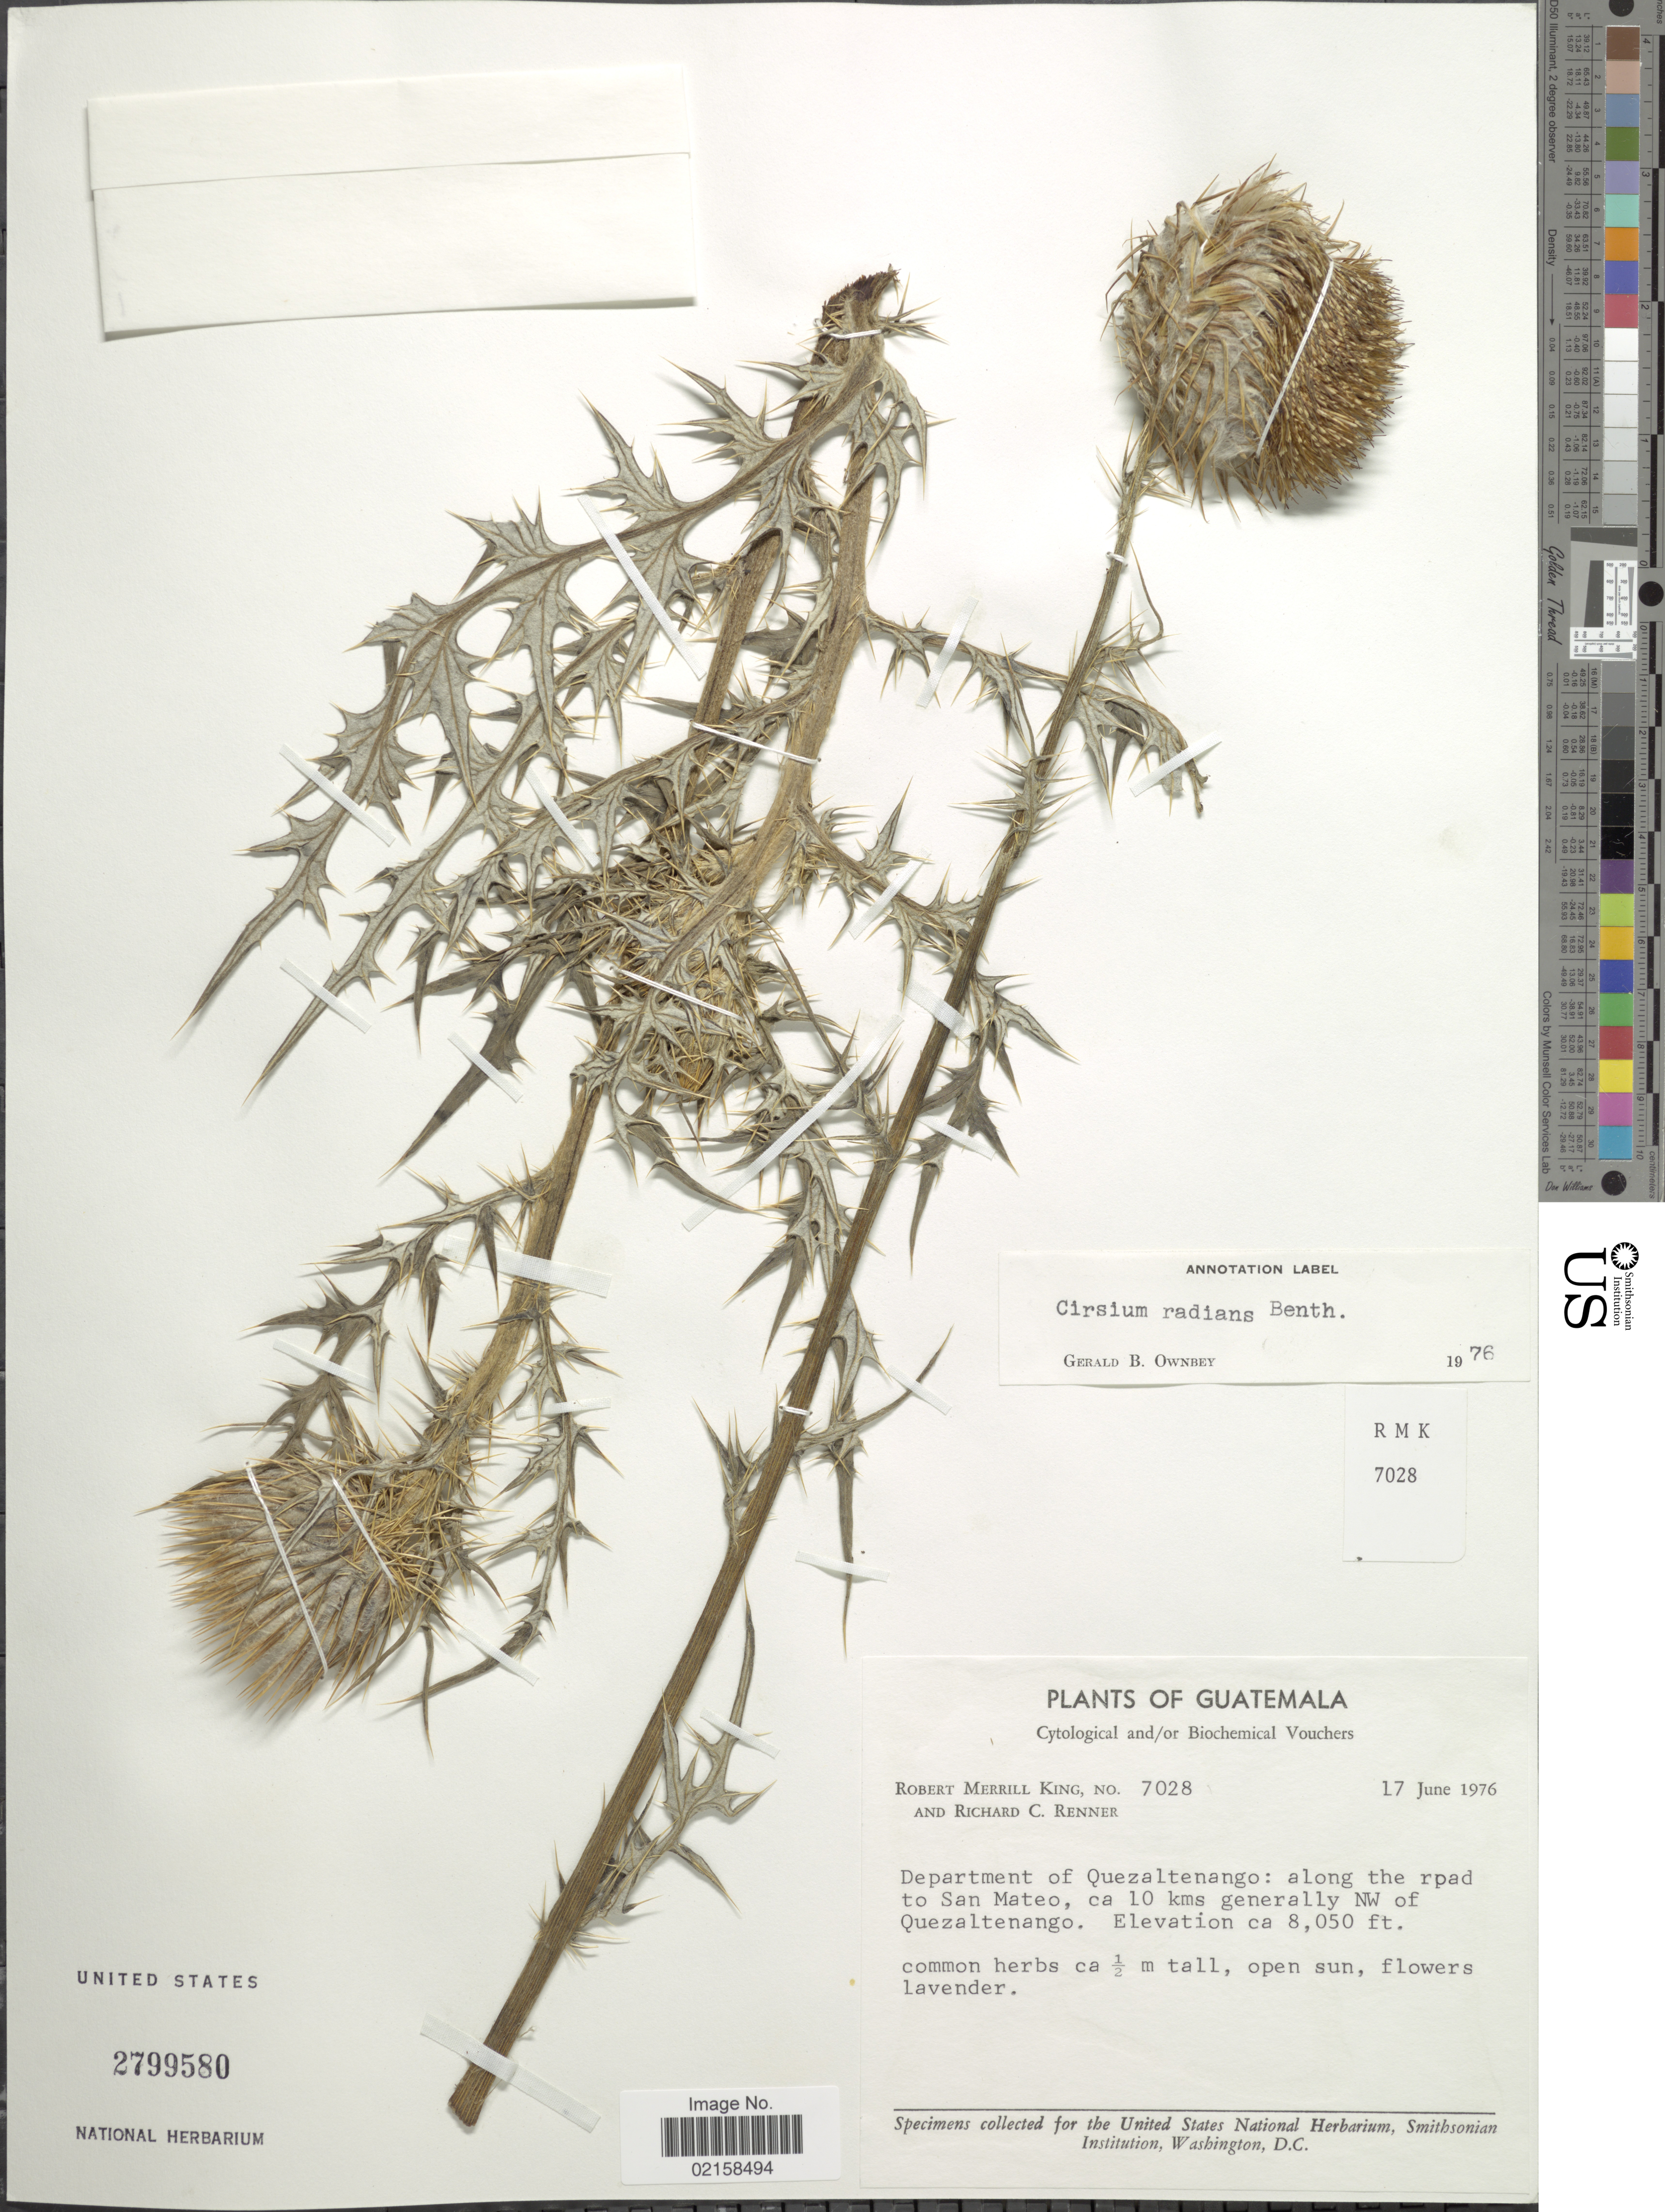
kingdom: Plantae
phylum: Tracheophyta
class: Magnoliopsida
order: Asterales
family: Asteraceae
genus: Cirsium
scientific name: Cirsium radians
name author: Benth.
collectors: R. M. King & R. C. Renner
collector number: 7028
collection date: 1976-06-17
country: Guatemala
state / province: Quetzaltenango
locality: Along the road to San Mateo, ca 10 kms generally NW of Quezaltenango.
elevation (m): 2454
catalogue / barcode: US 2799580